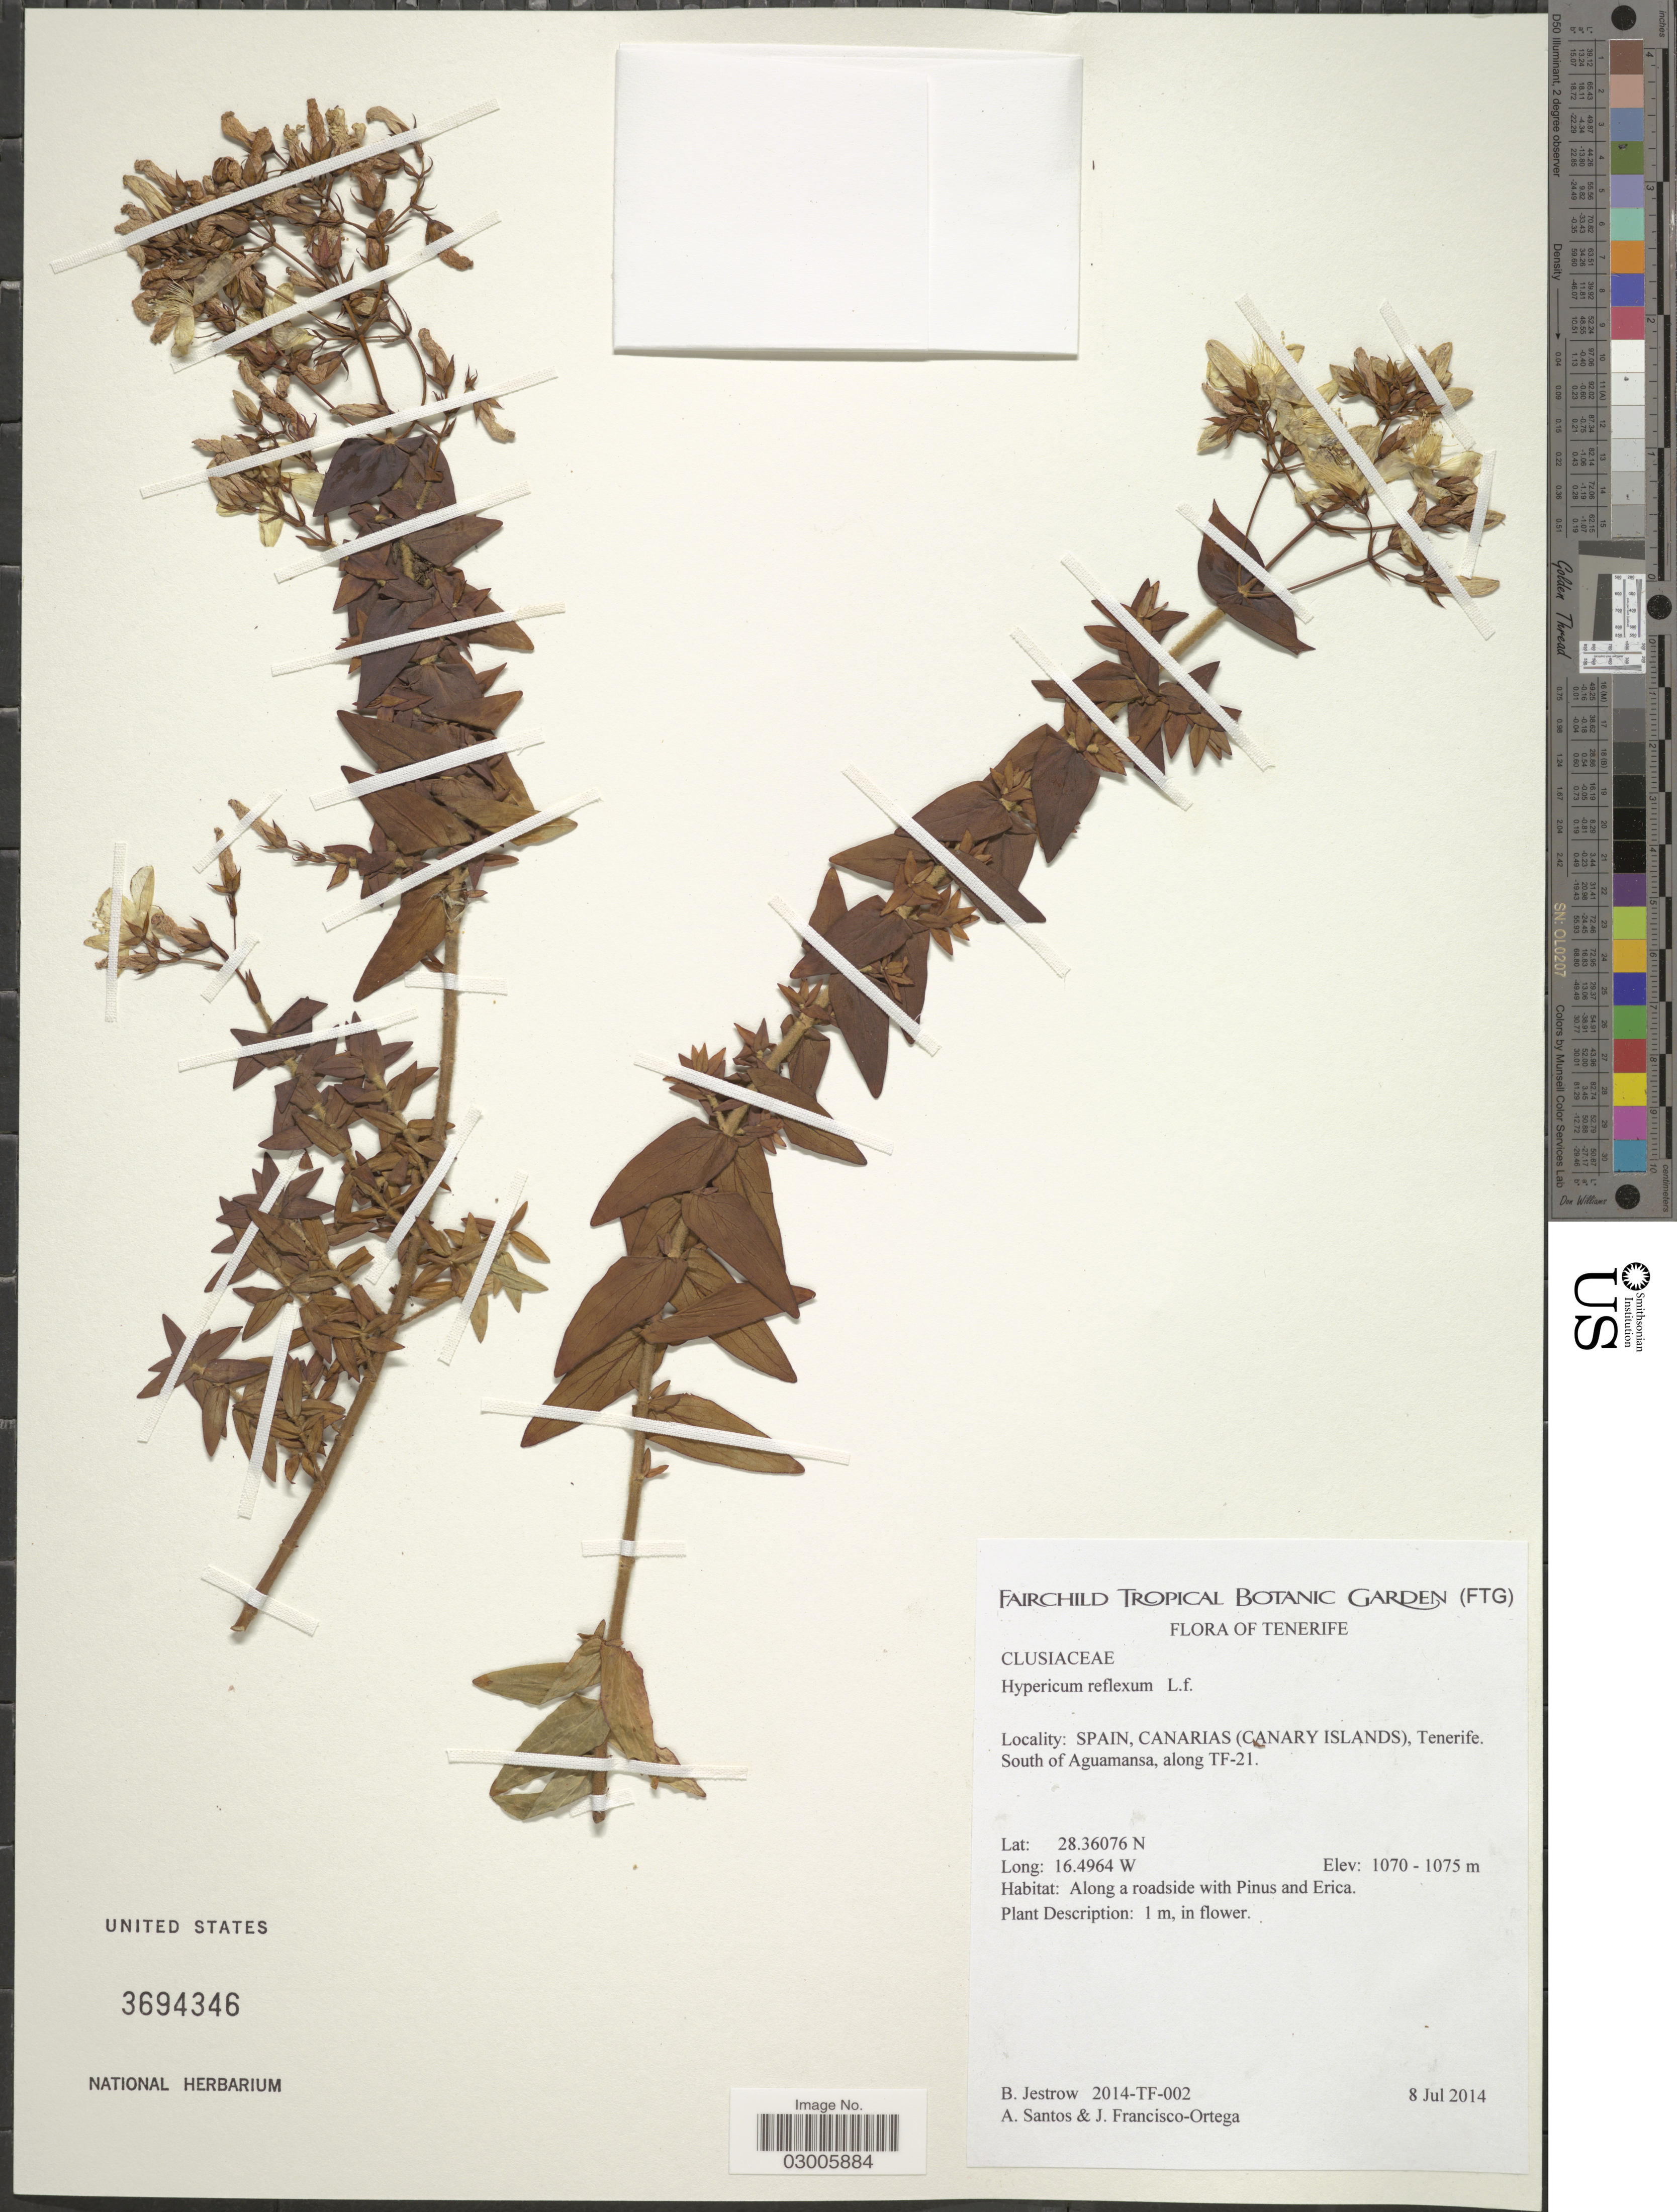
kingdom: Plantae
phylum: Tracheophyta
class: Magnoliopsida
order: Malpighiales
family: Hypericaceae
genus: Hypericum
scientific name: Hypericum reflexum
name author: L. f.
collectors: B. Jestrow, A. Santos & F. J. Ortega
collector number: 2014-TF-002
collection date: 2014-07-08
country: Spain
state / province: Canarias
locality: Tenerife. Spain, Canarias (Canary Islands), Tenerife. South of Aguamansa, along TF-21.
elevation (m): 1070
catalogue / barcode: US 3694346